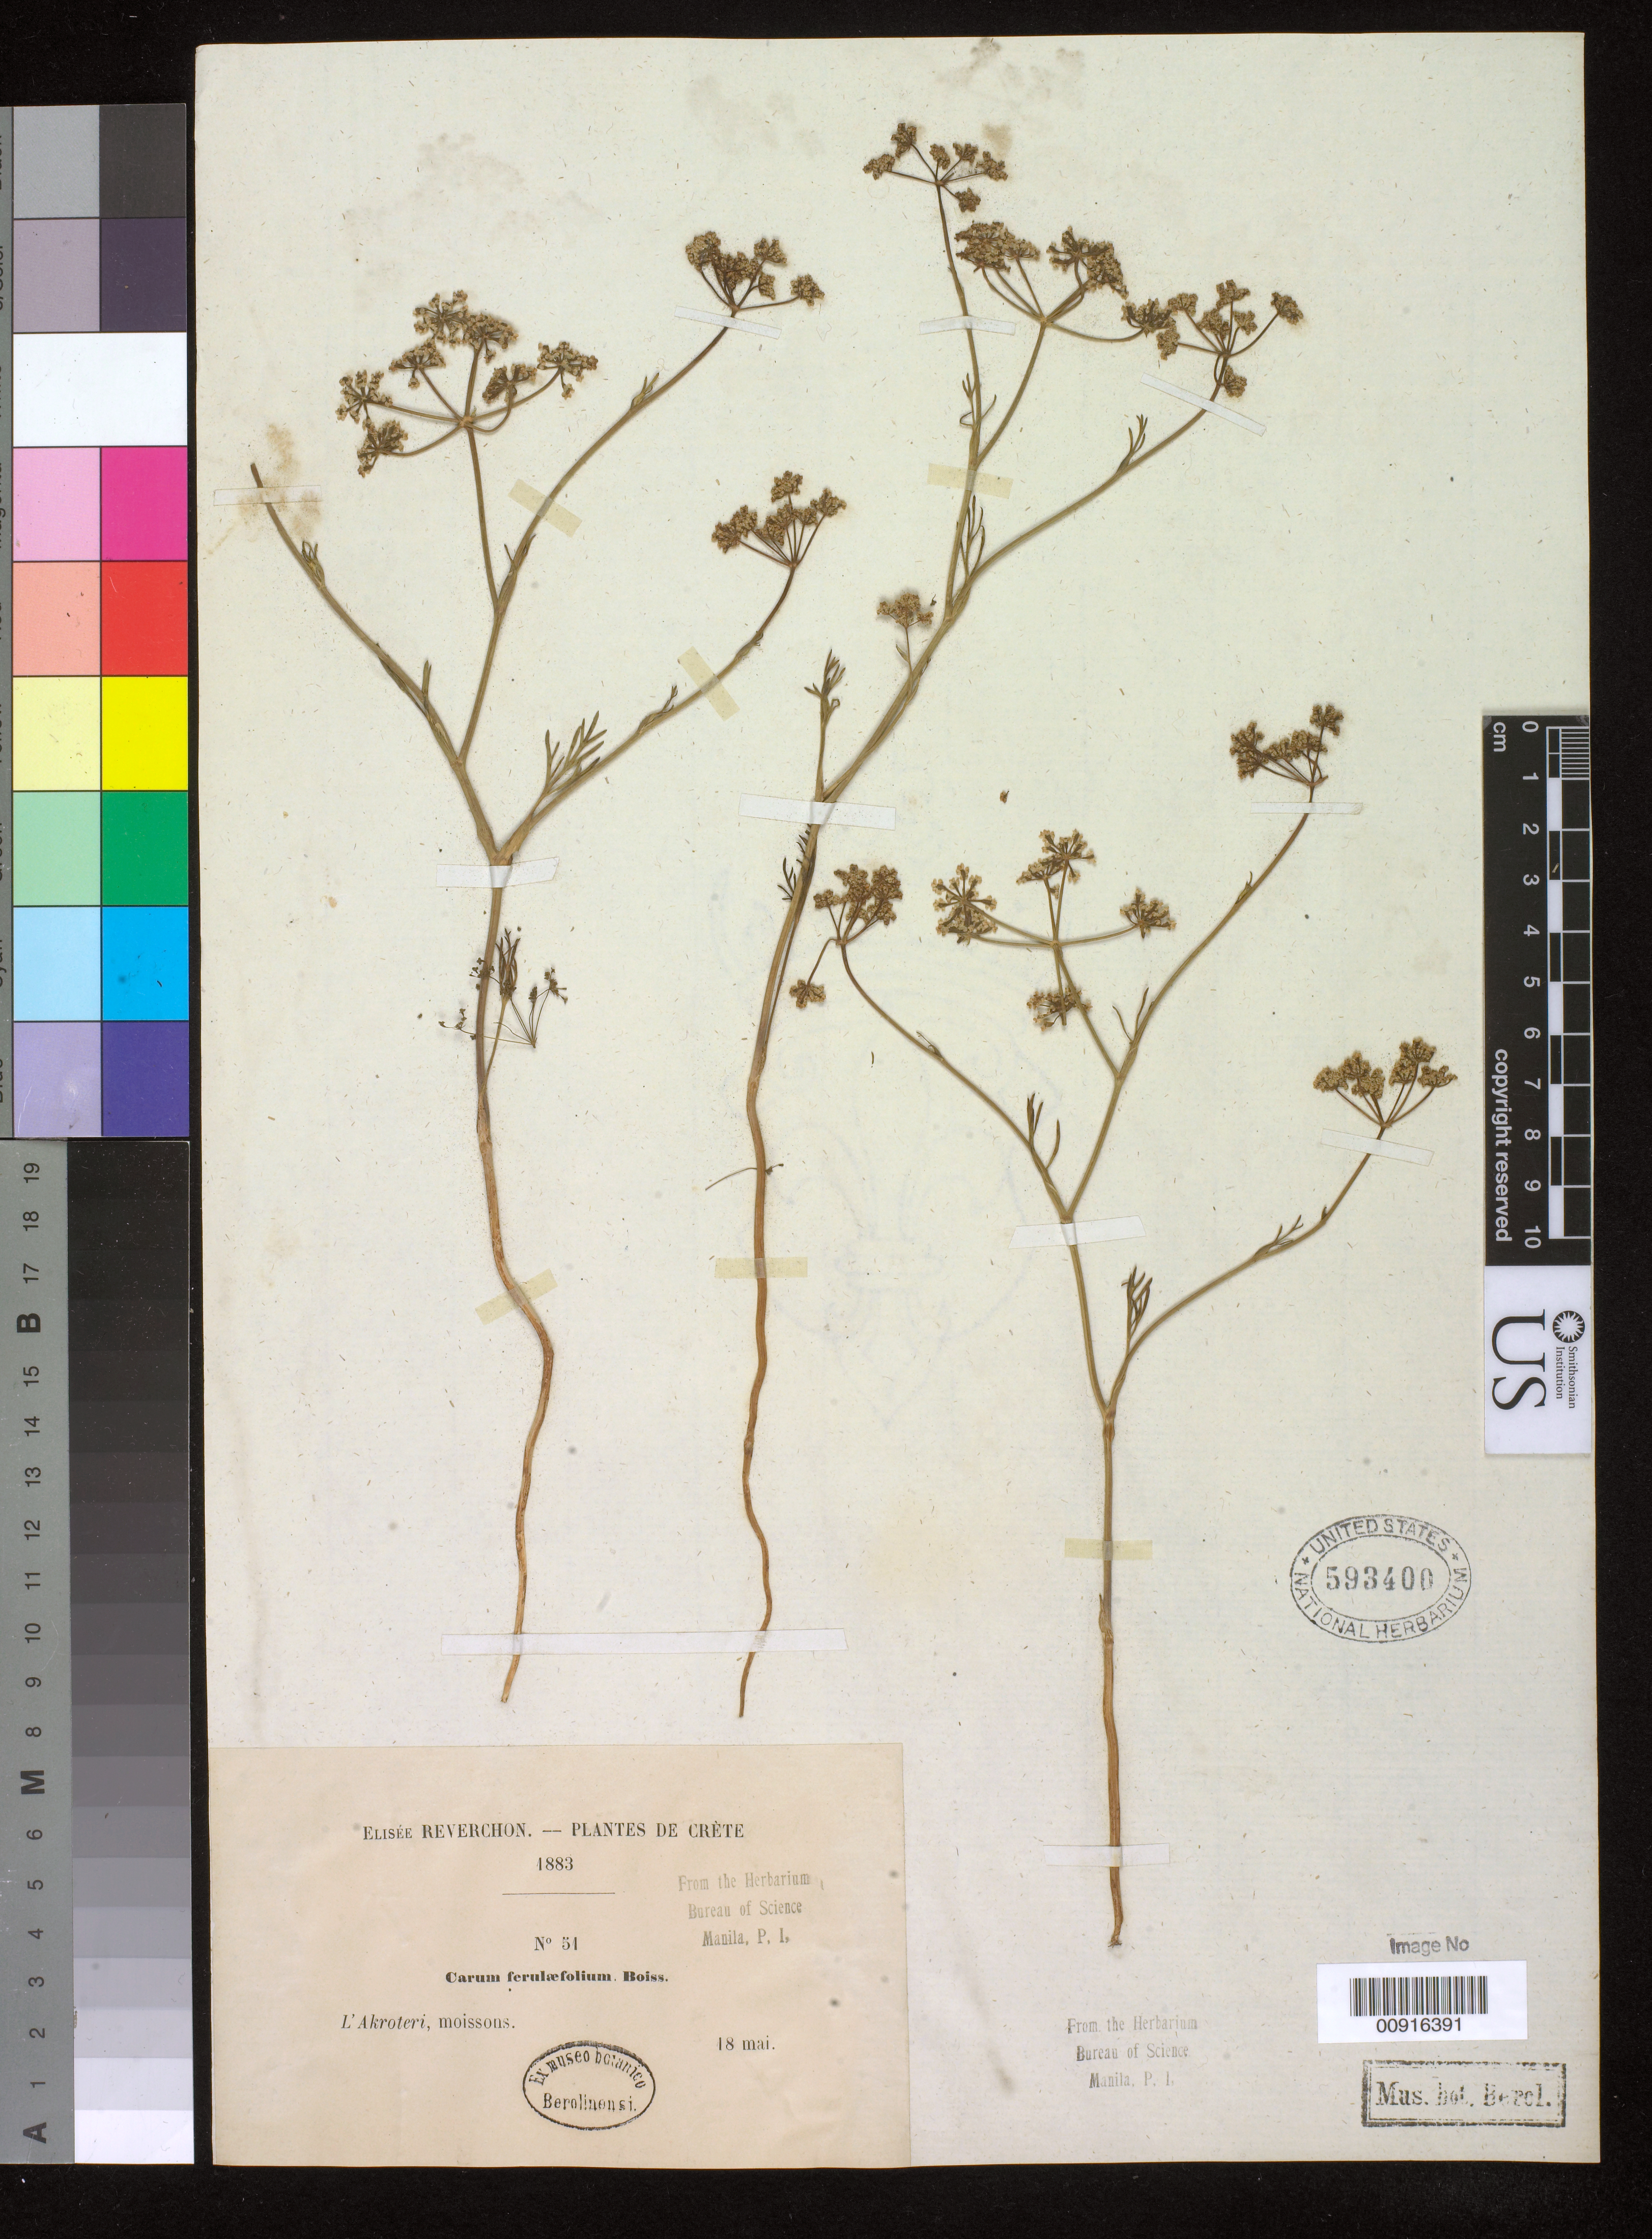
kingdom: Plantae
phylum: Tracheophyta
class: Magnoliopsida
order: Apiales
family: Apiaceae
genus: Bunium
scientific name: Bunium ferulaceum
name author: Sibth. & Sm.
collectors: E. Reverchon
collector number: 51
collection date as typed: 18 May 1883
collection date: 1883-05-18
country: Greece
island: Crete I.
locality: L'Akroteri, moissons.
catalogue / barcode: US 593400